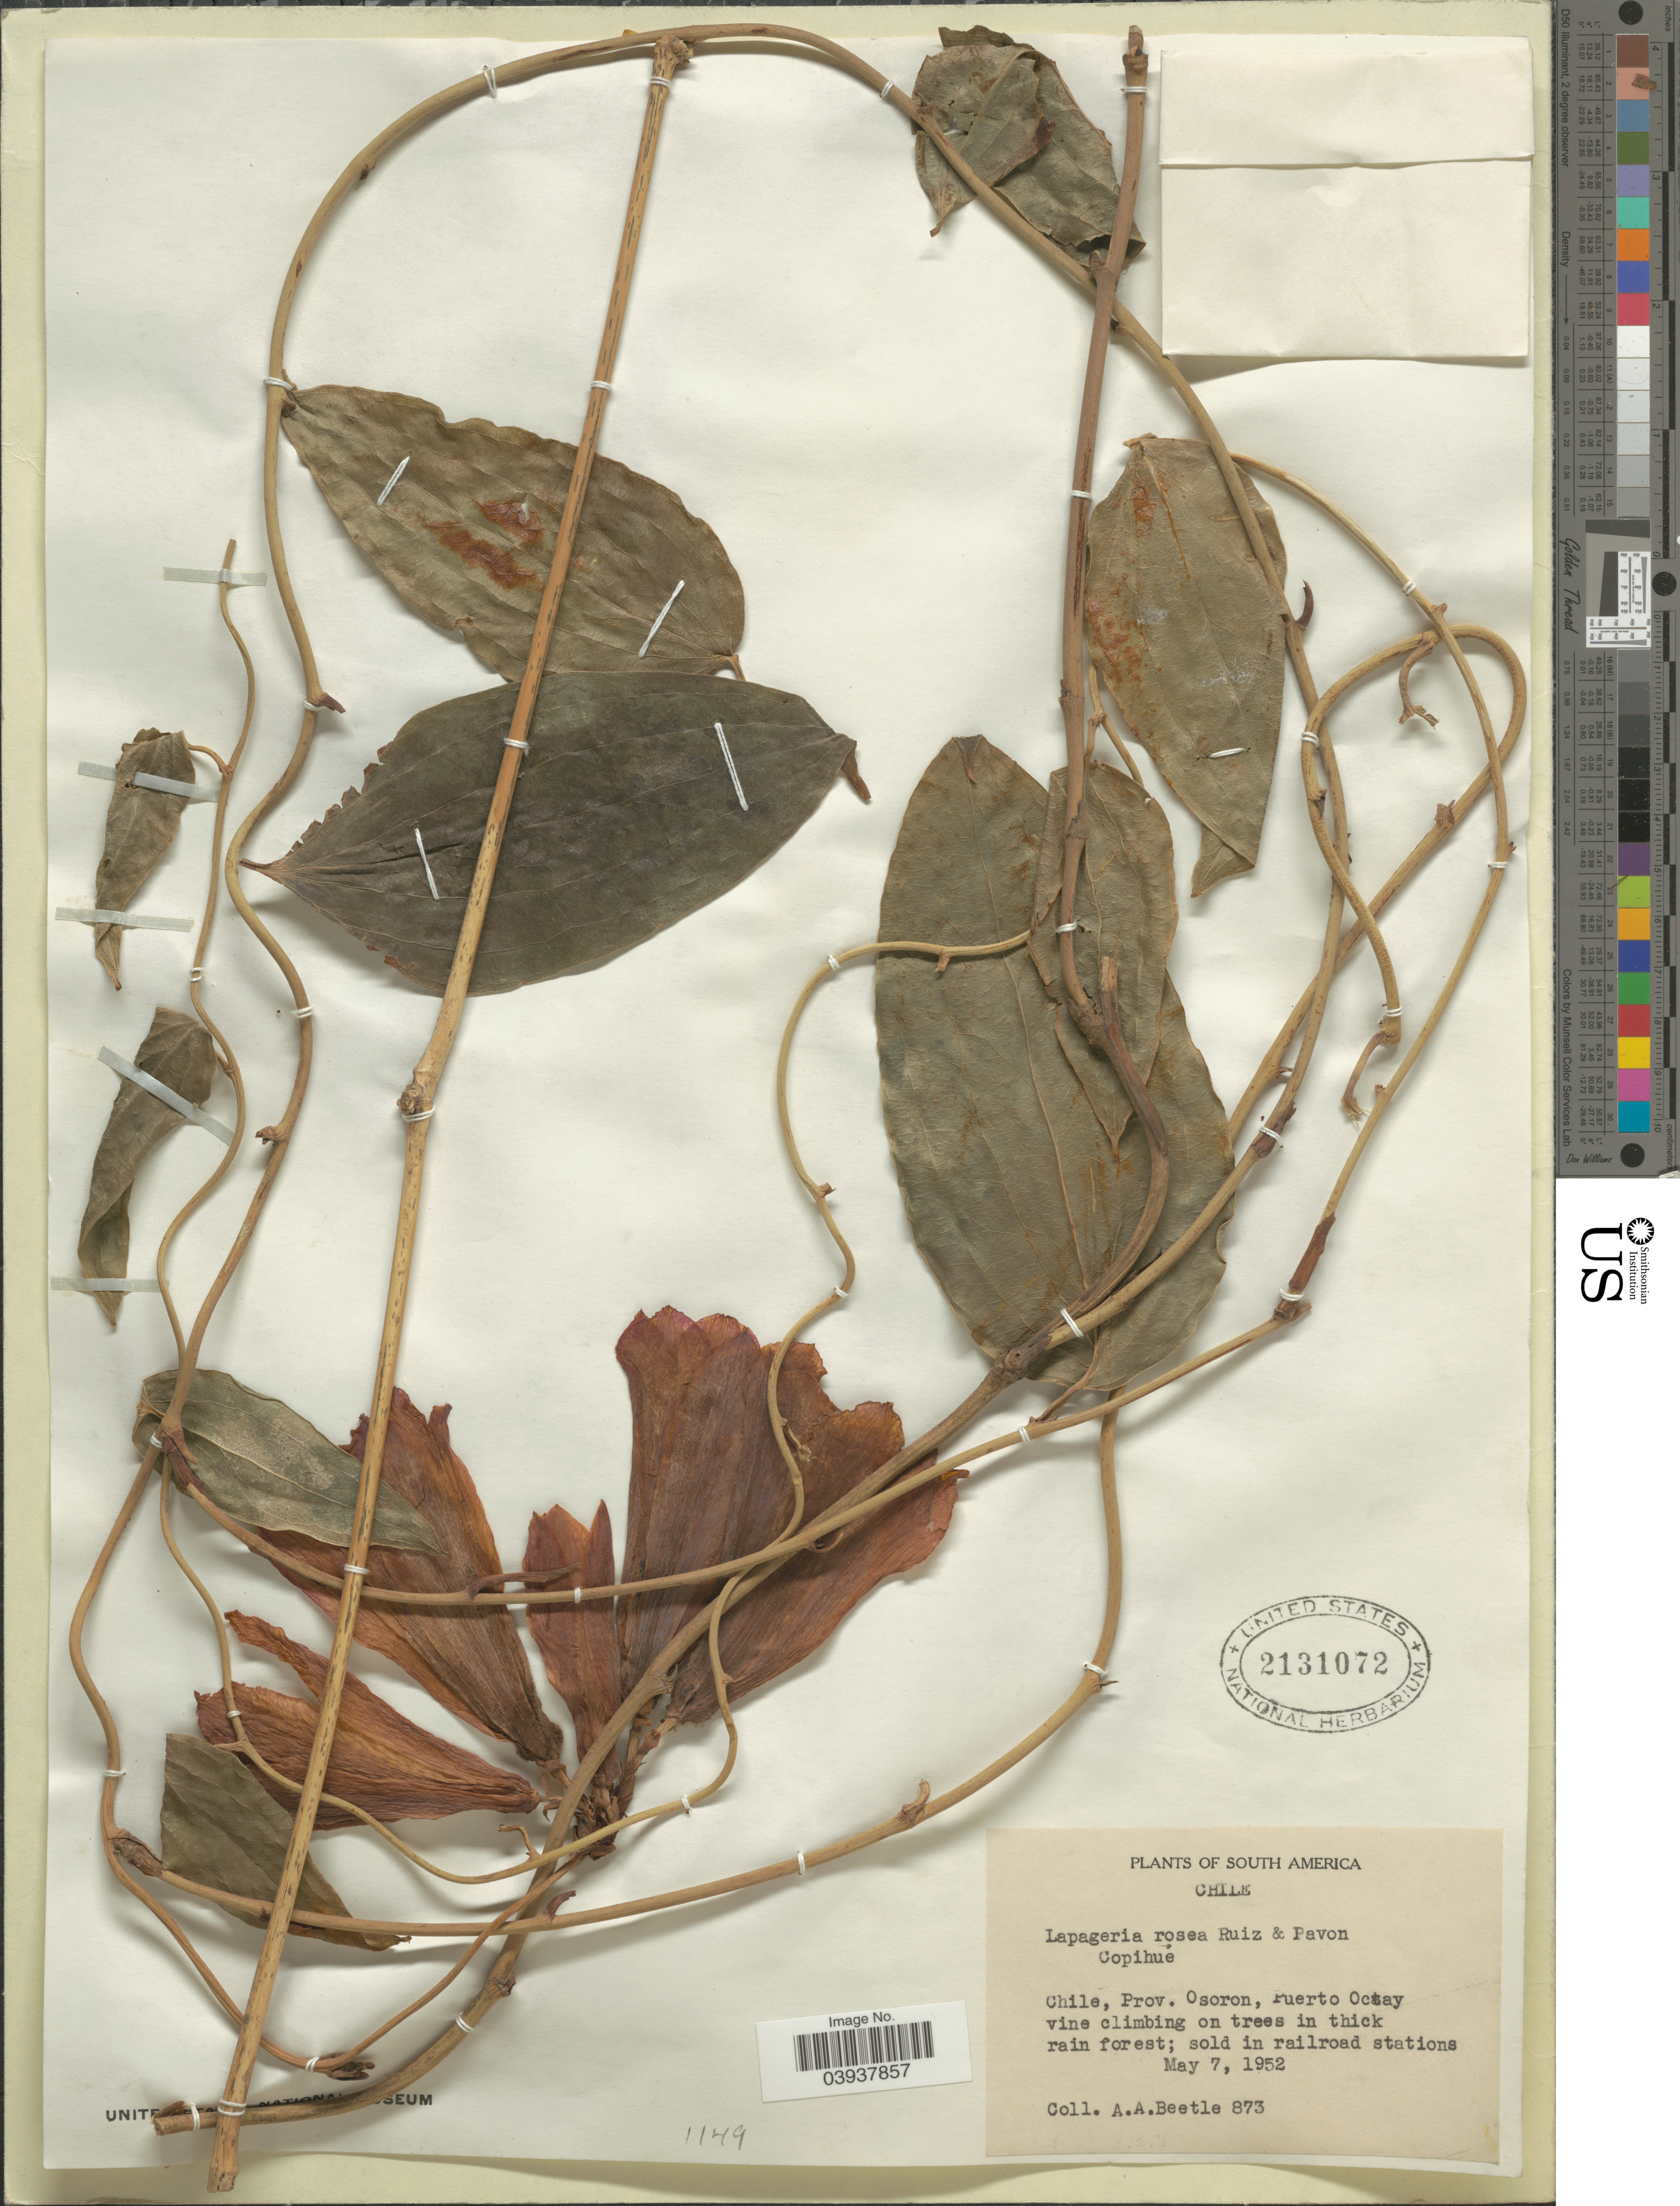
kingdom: Plantae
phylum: Tracheophyta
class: Liliopsida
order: Liliales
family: Philesiaceae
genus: Lapageria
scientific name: Lapageria rosea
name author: Ruiz & Pav.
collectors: A. A. Beetle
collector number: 873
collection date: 1952-05-07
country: Chile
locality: Prov. Osoron, Puerto Octay vine climbing on trees in thick rain forest; sold in railroad stations.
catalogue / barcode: US 2131072